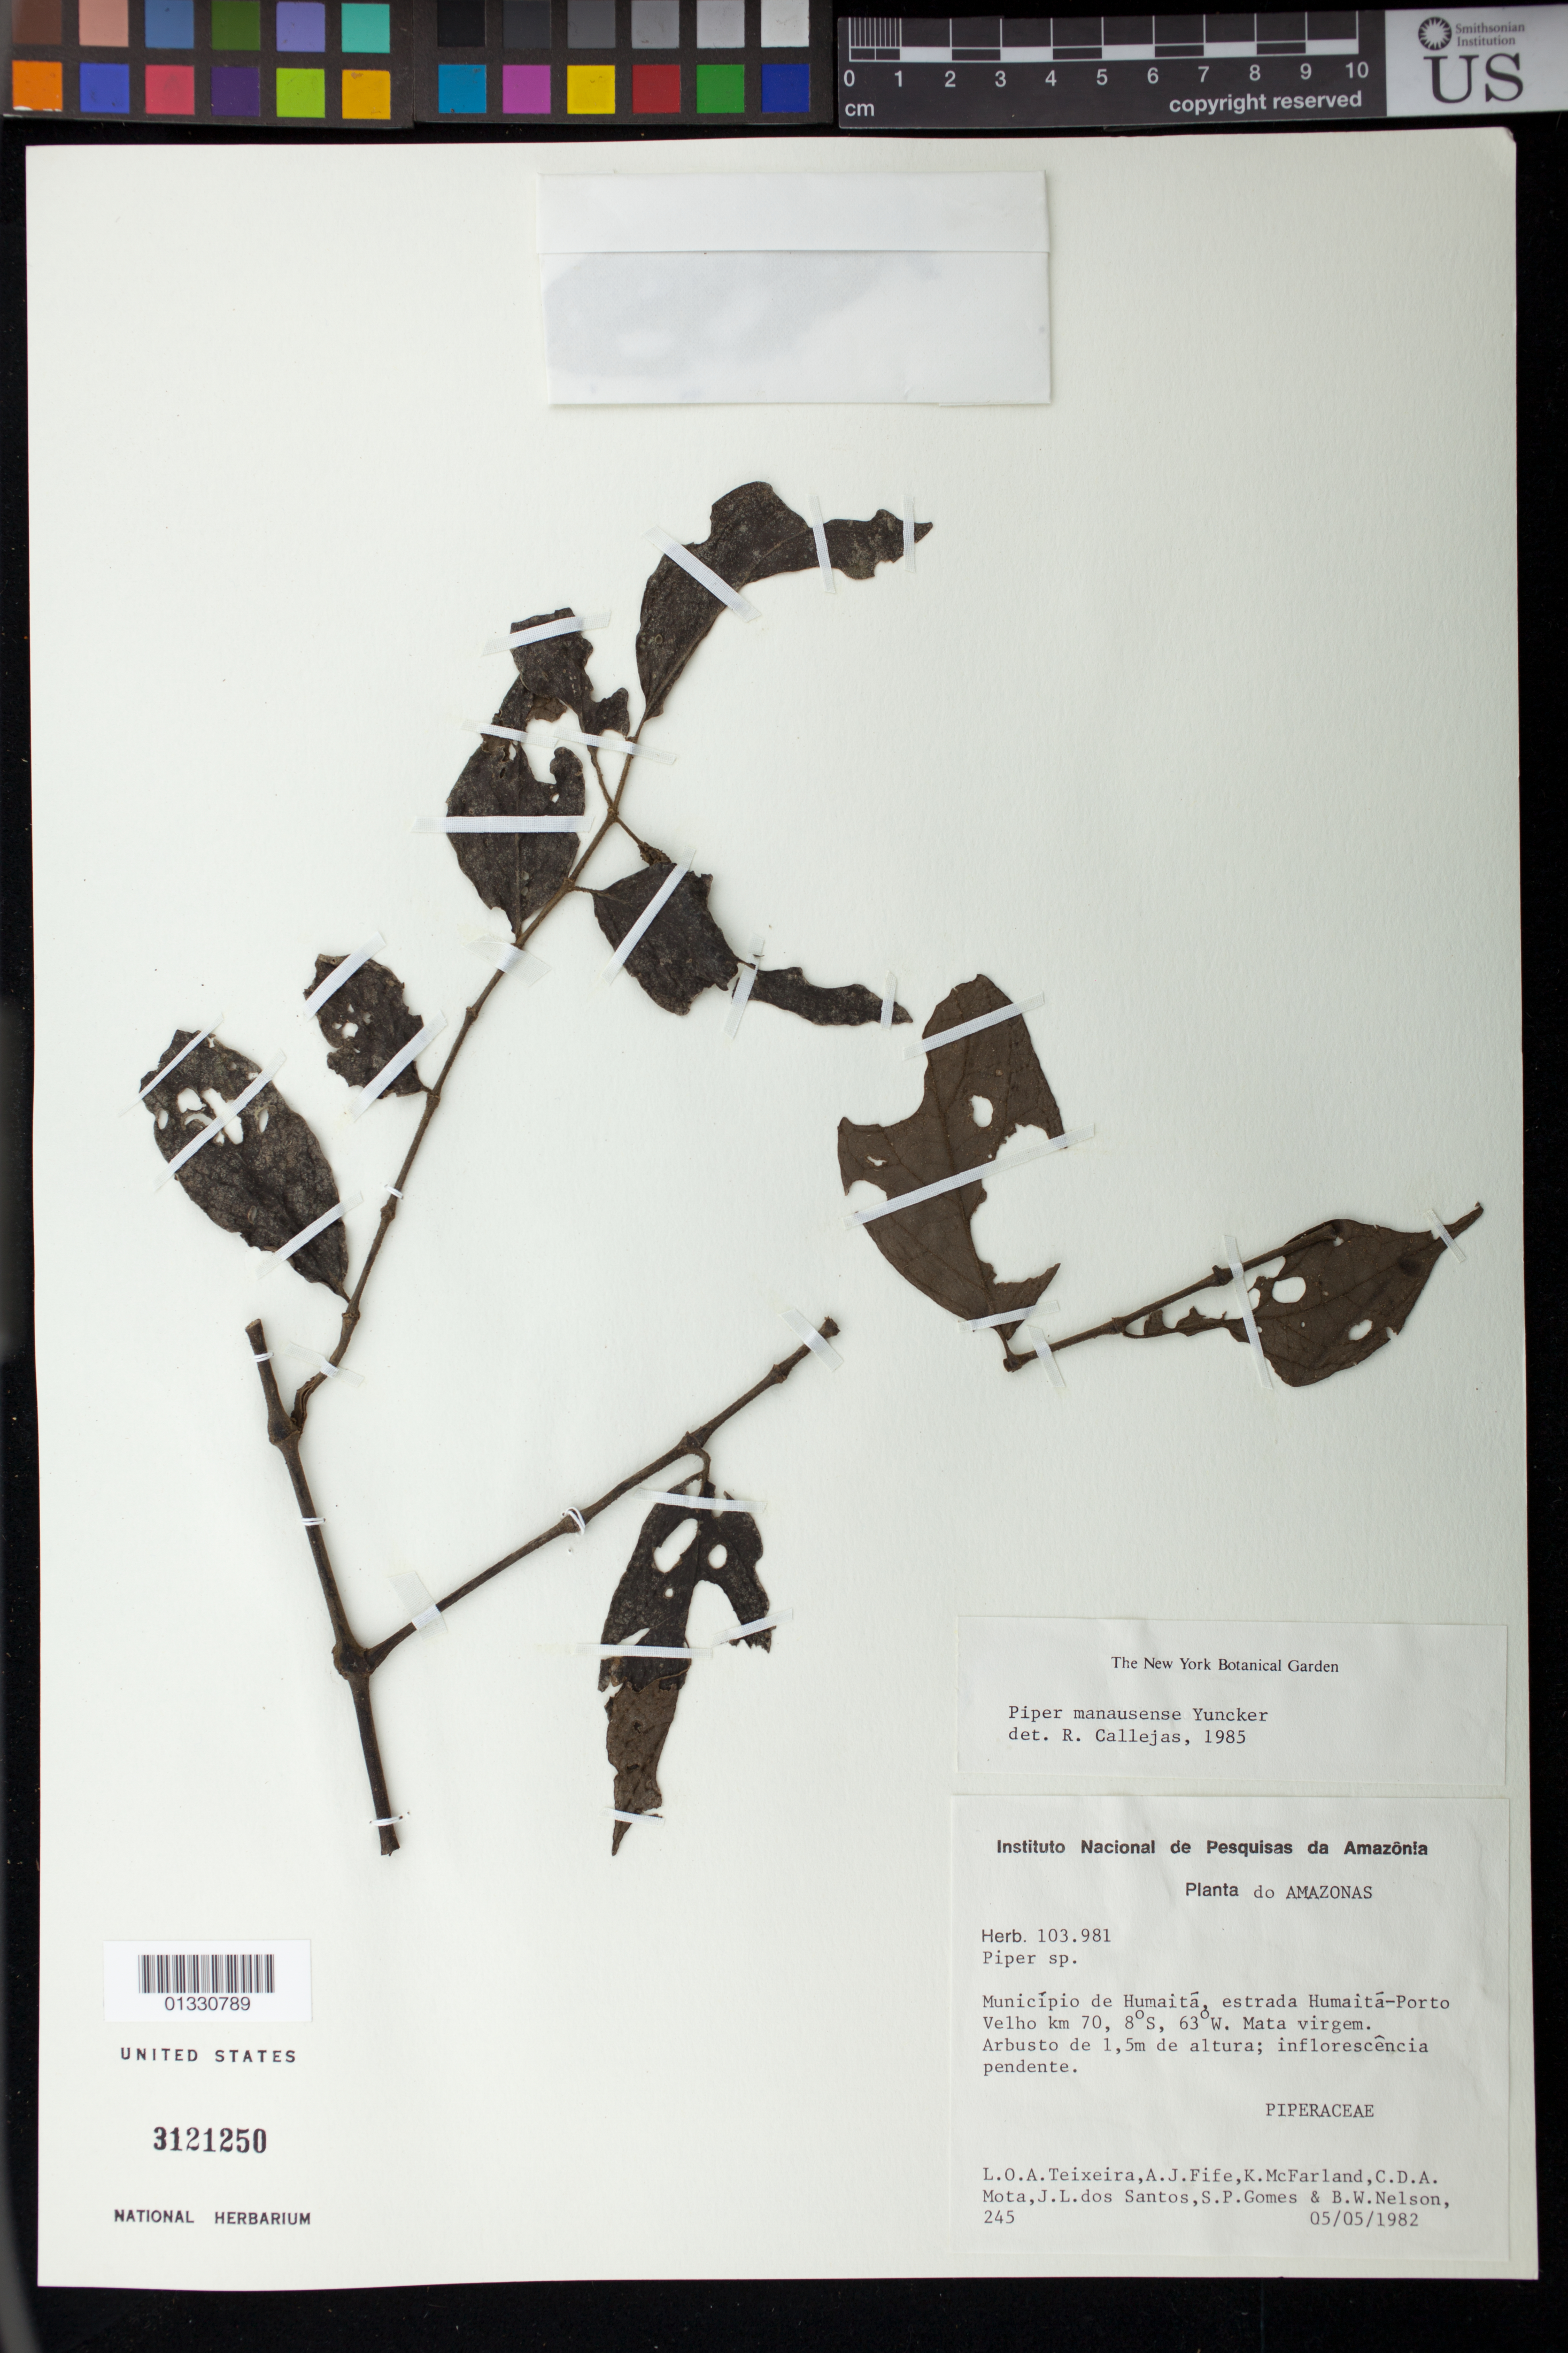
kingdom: Plantae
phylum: Tracheophyta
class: Magnoliopsida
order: Piperales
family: Piperaceae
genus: Piper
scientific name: Piper manausense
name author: Yunck.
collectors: L. O. A. Teixeira et al.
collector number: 245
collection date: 1982-05-05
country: Brazil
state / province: Amazonas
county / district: Humaitá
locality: Estrada Humaitá-porto Velho, Km 70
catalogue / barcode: US 3121250